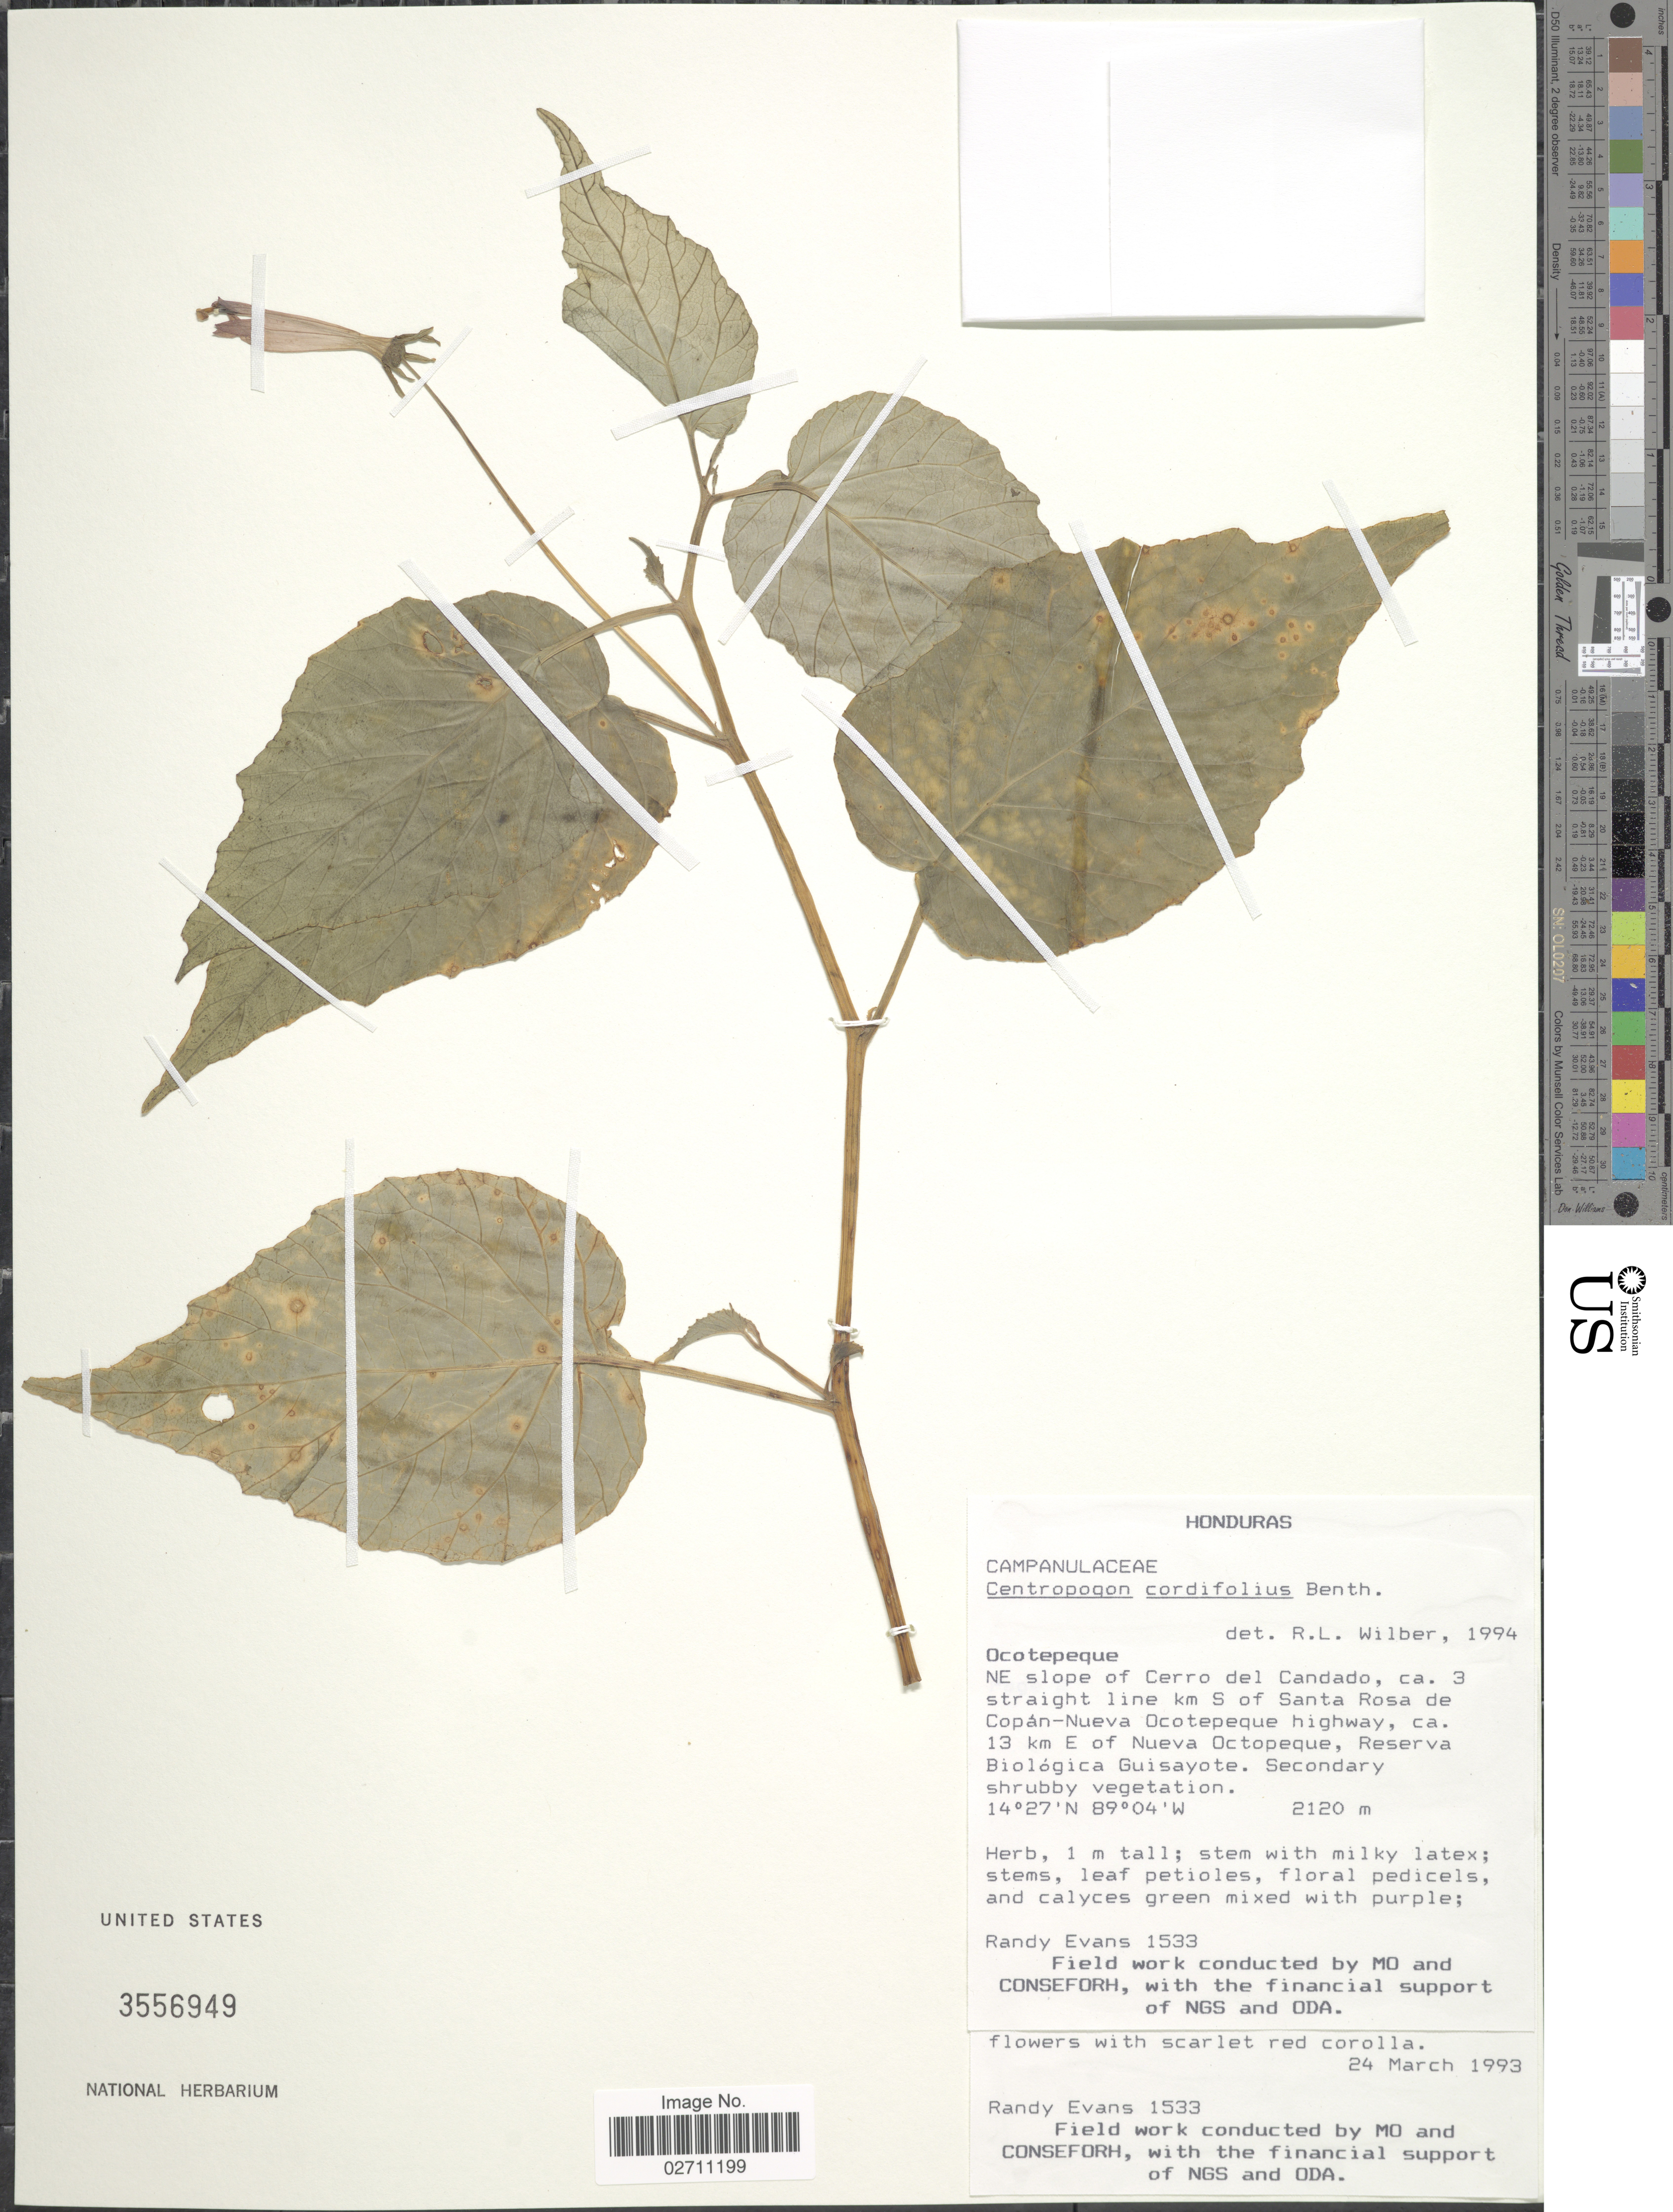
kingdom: Plantae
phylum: Tracheophyta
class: Magnoliopsida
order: Asterales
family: Campanulaceae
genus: Centropogon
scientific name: Centropogon cordifolius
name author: Benth.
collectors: R. Evans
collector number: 1533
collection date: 1993-03-24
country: Honduras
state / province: Ocotepeque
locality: NE slope of Cerro del Candado, ca. 3 straight line km S of Santa Rosa de Copan-Nueva Ocotepeque highway, ca. 13 km E of Nueva Octopeque, Reserva Biologica Guisayote.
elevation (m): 2120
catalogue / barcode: US 3556949